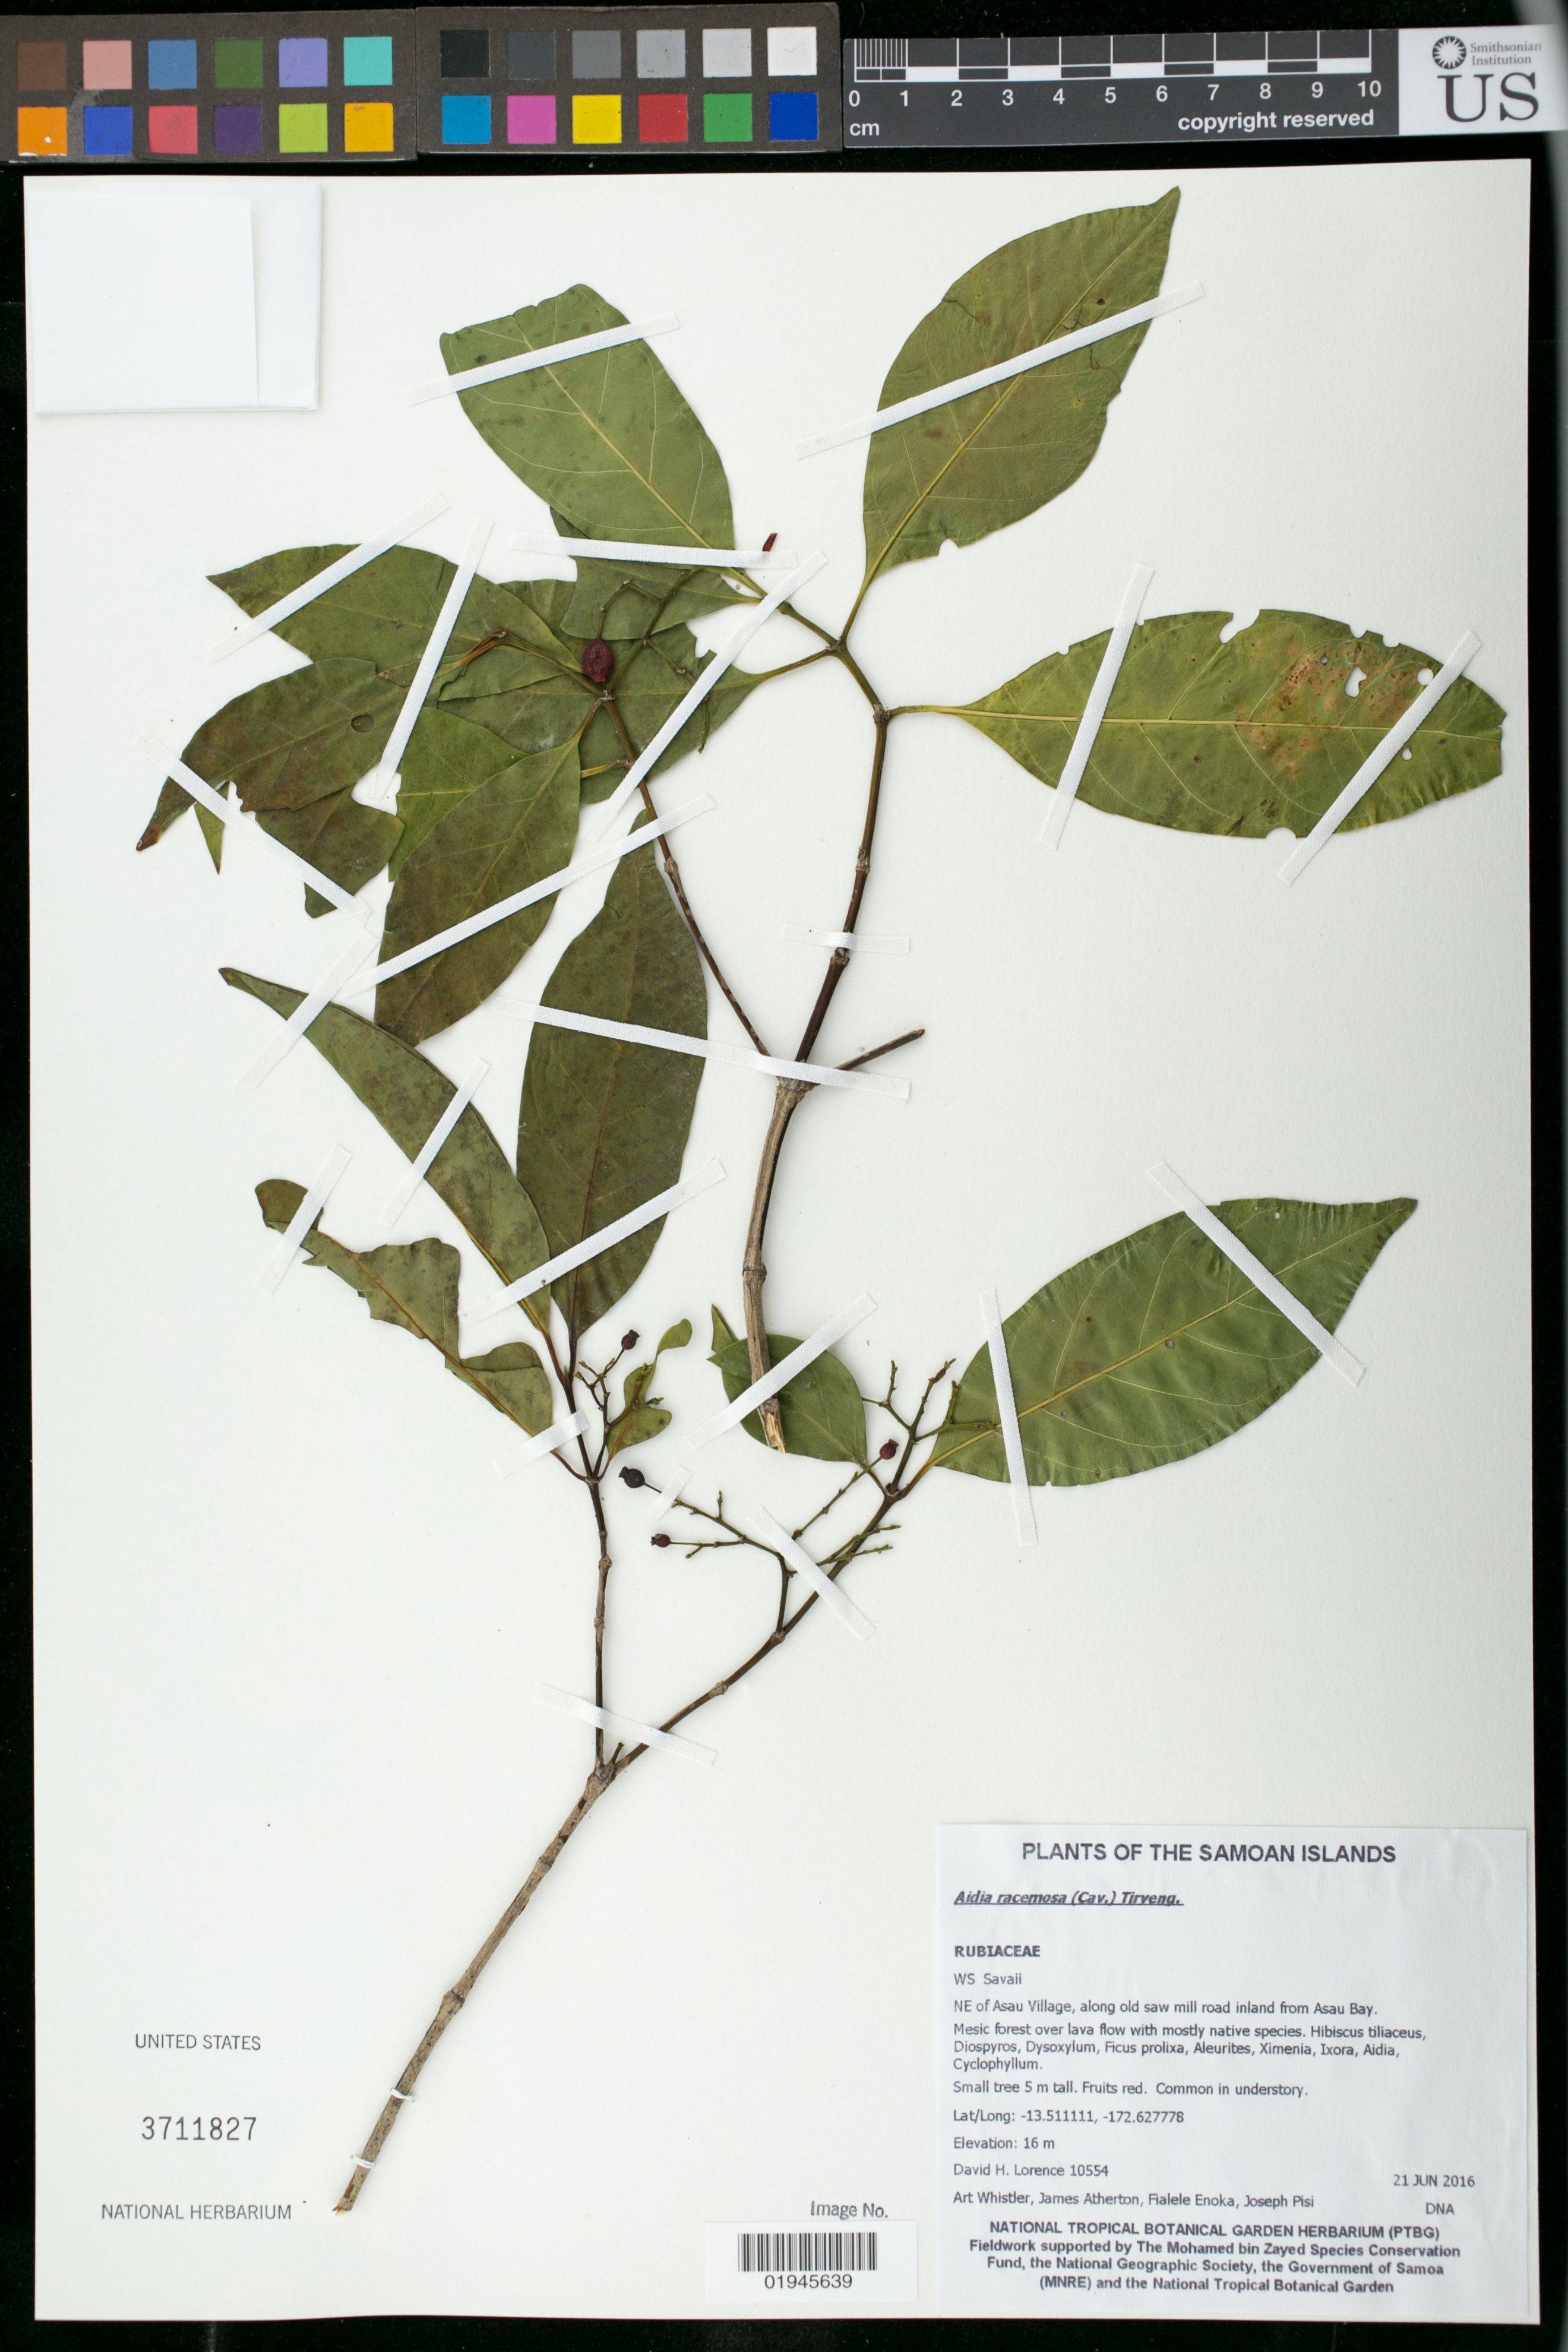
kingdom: Plantae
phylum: Tracheophyta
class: Magnoliopsida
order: Gentianales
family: Rubiaceae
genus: Aidia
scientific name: Aidia racemosa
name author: (Cav.) Tirv.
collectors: D. Lorence, A. Whistler, J. Atherton, F. Enoka & J. Pisi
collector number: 10554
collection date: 2016-06-21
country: Samoa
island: Savai'i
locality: NE of Asau Village, along old saw mill road inland from Asau Bay.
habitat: Mesic forest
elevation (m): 16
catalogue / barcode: US 3711827